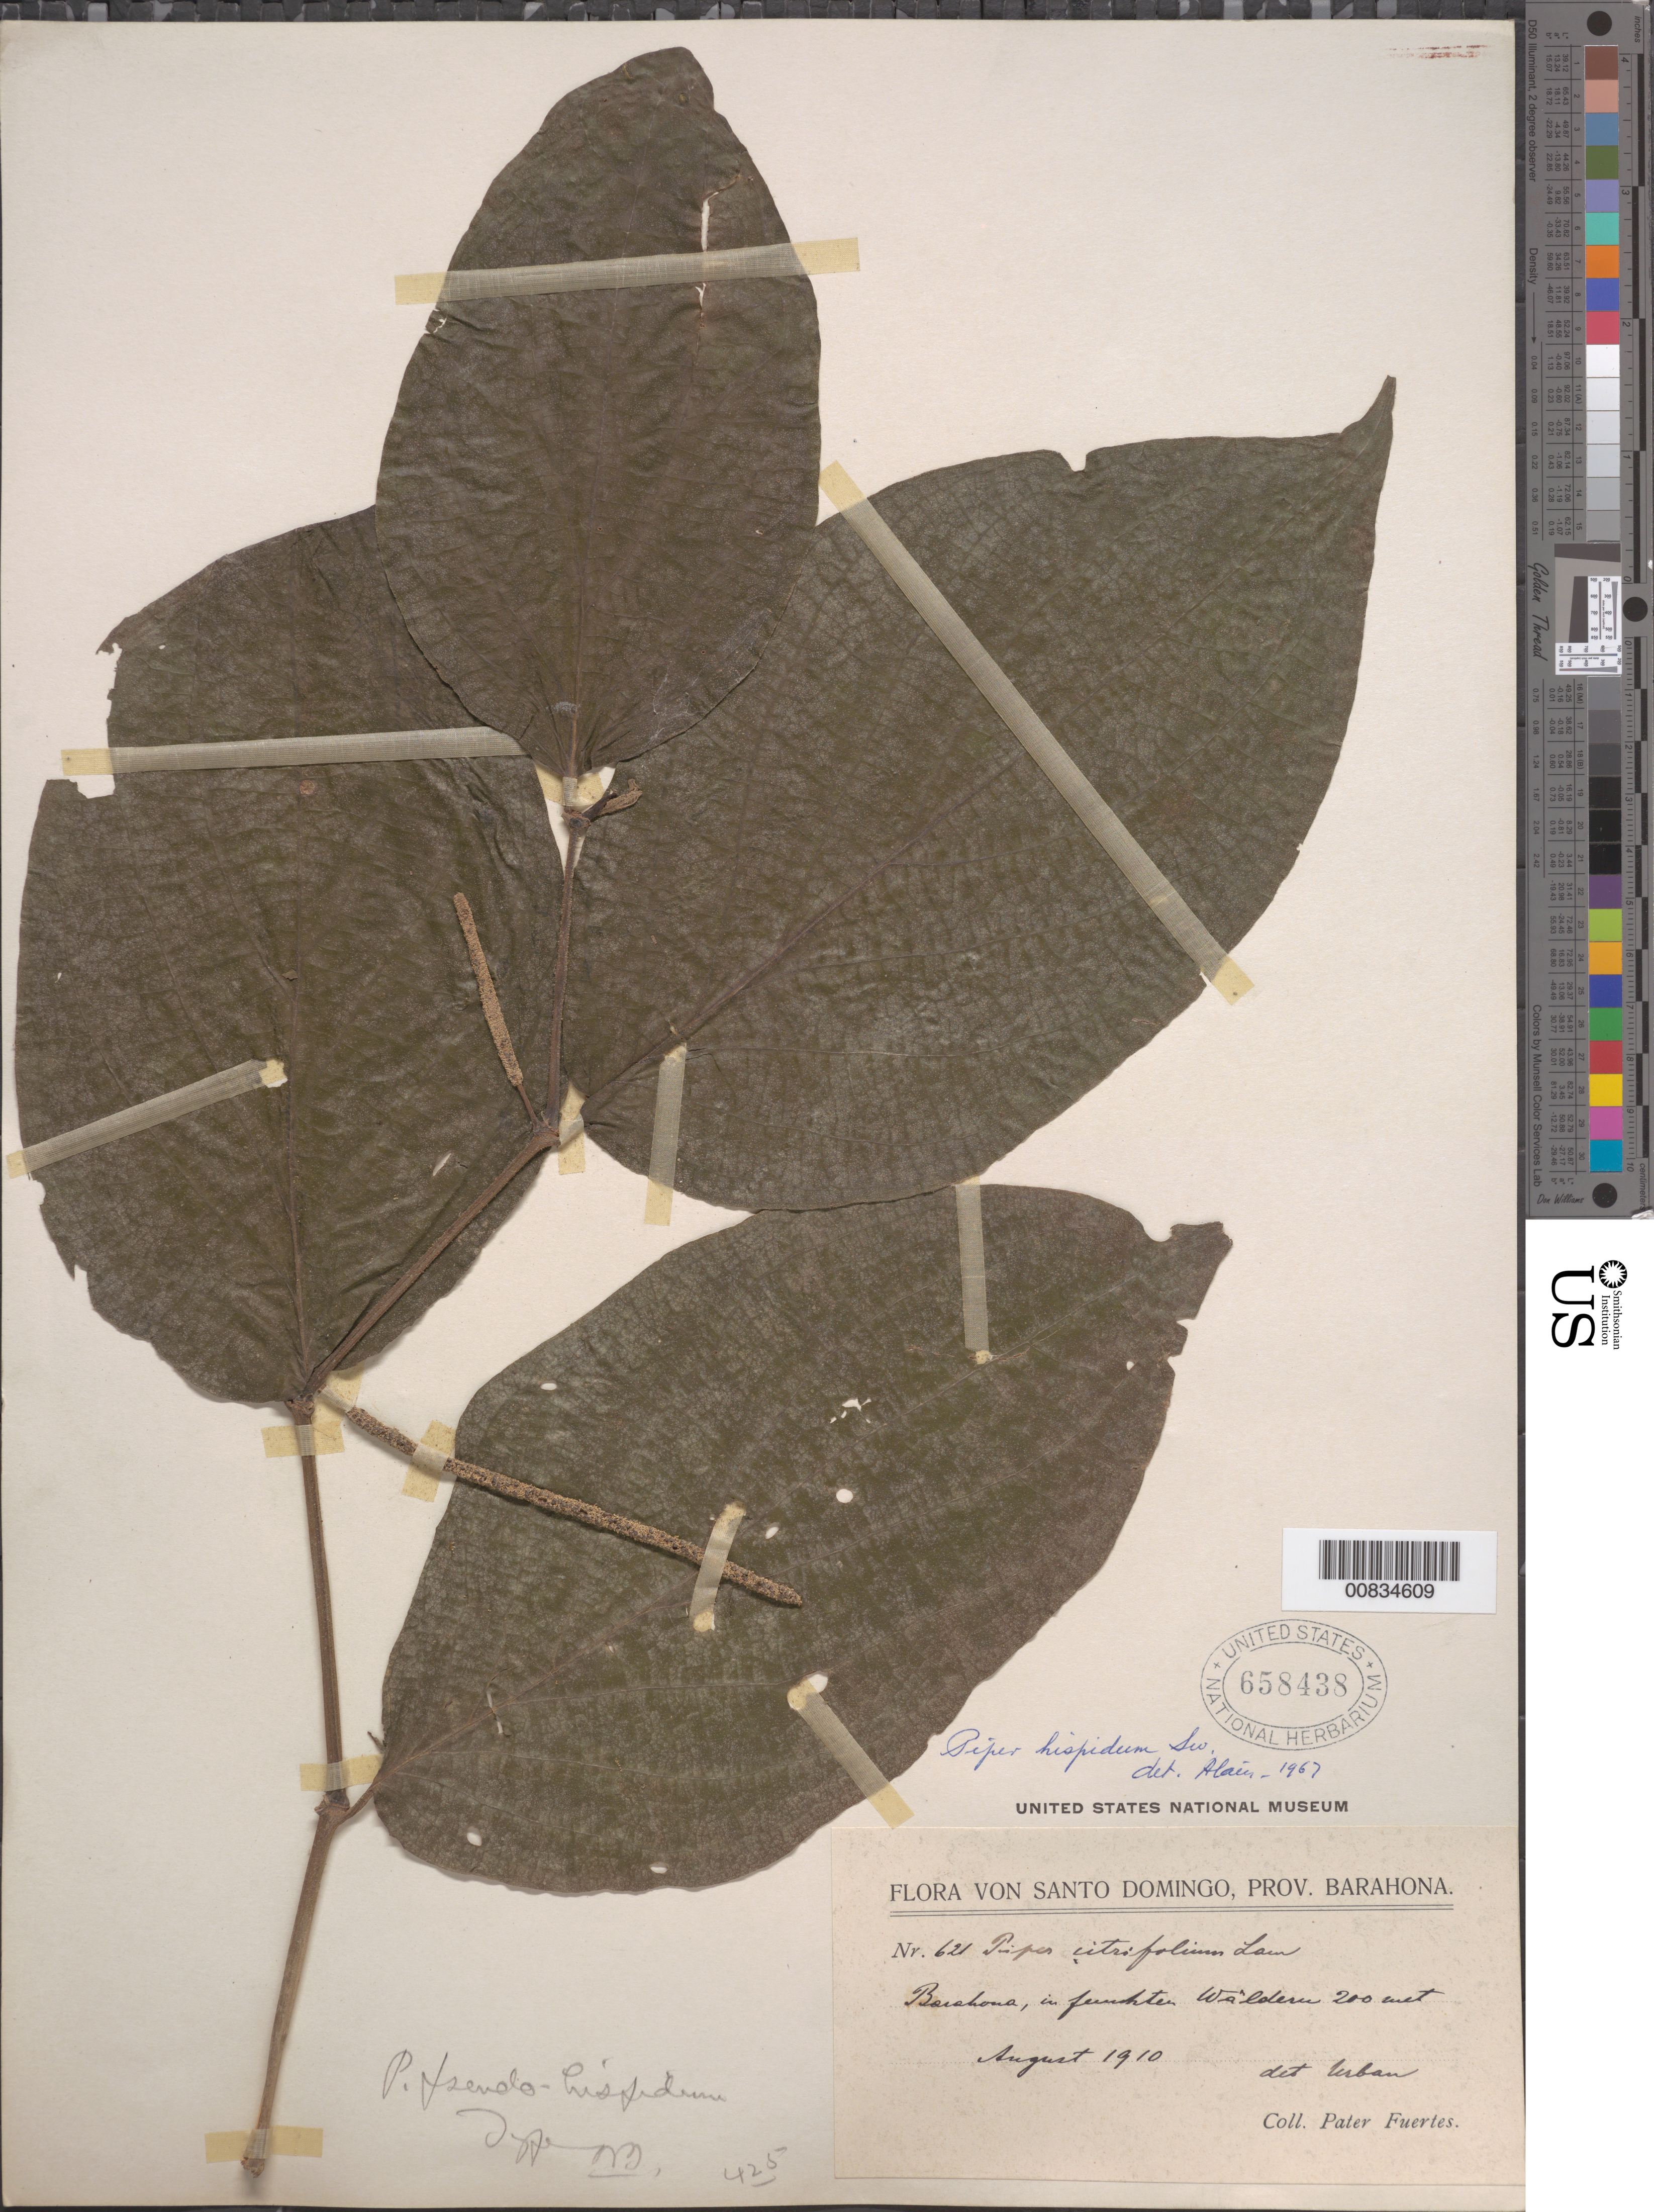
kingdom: Plantae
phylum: Tracheophyta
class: Magnoliopsida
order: Piperales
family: Piperaceae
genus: Piper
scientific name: Piper hispidum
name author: Sw.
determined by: Liogier, Alain H.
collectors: M. D. Fuertes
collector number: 621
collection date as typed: Aug 1910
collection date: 1910-08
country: Dominican Republic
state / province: Barahona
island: Hispaniola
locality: Barahona.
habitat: In feuchter waldern.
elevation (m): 200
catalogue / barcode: US 658438